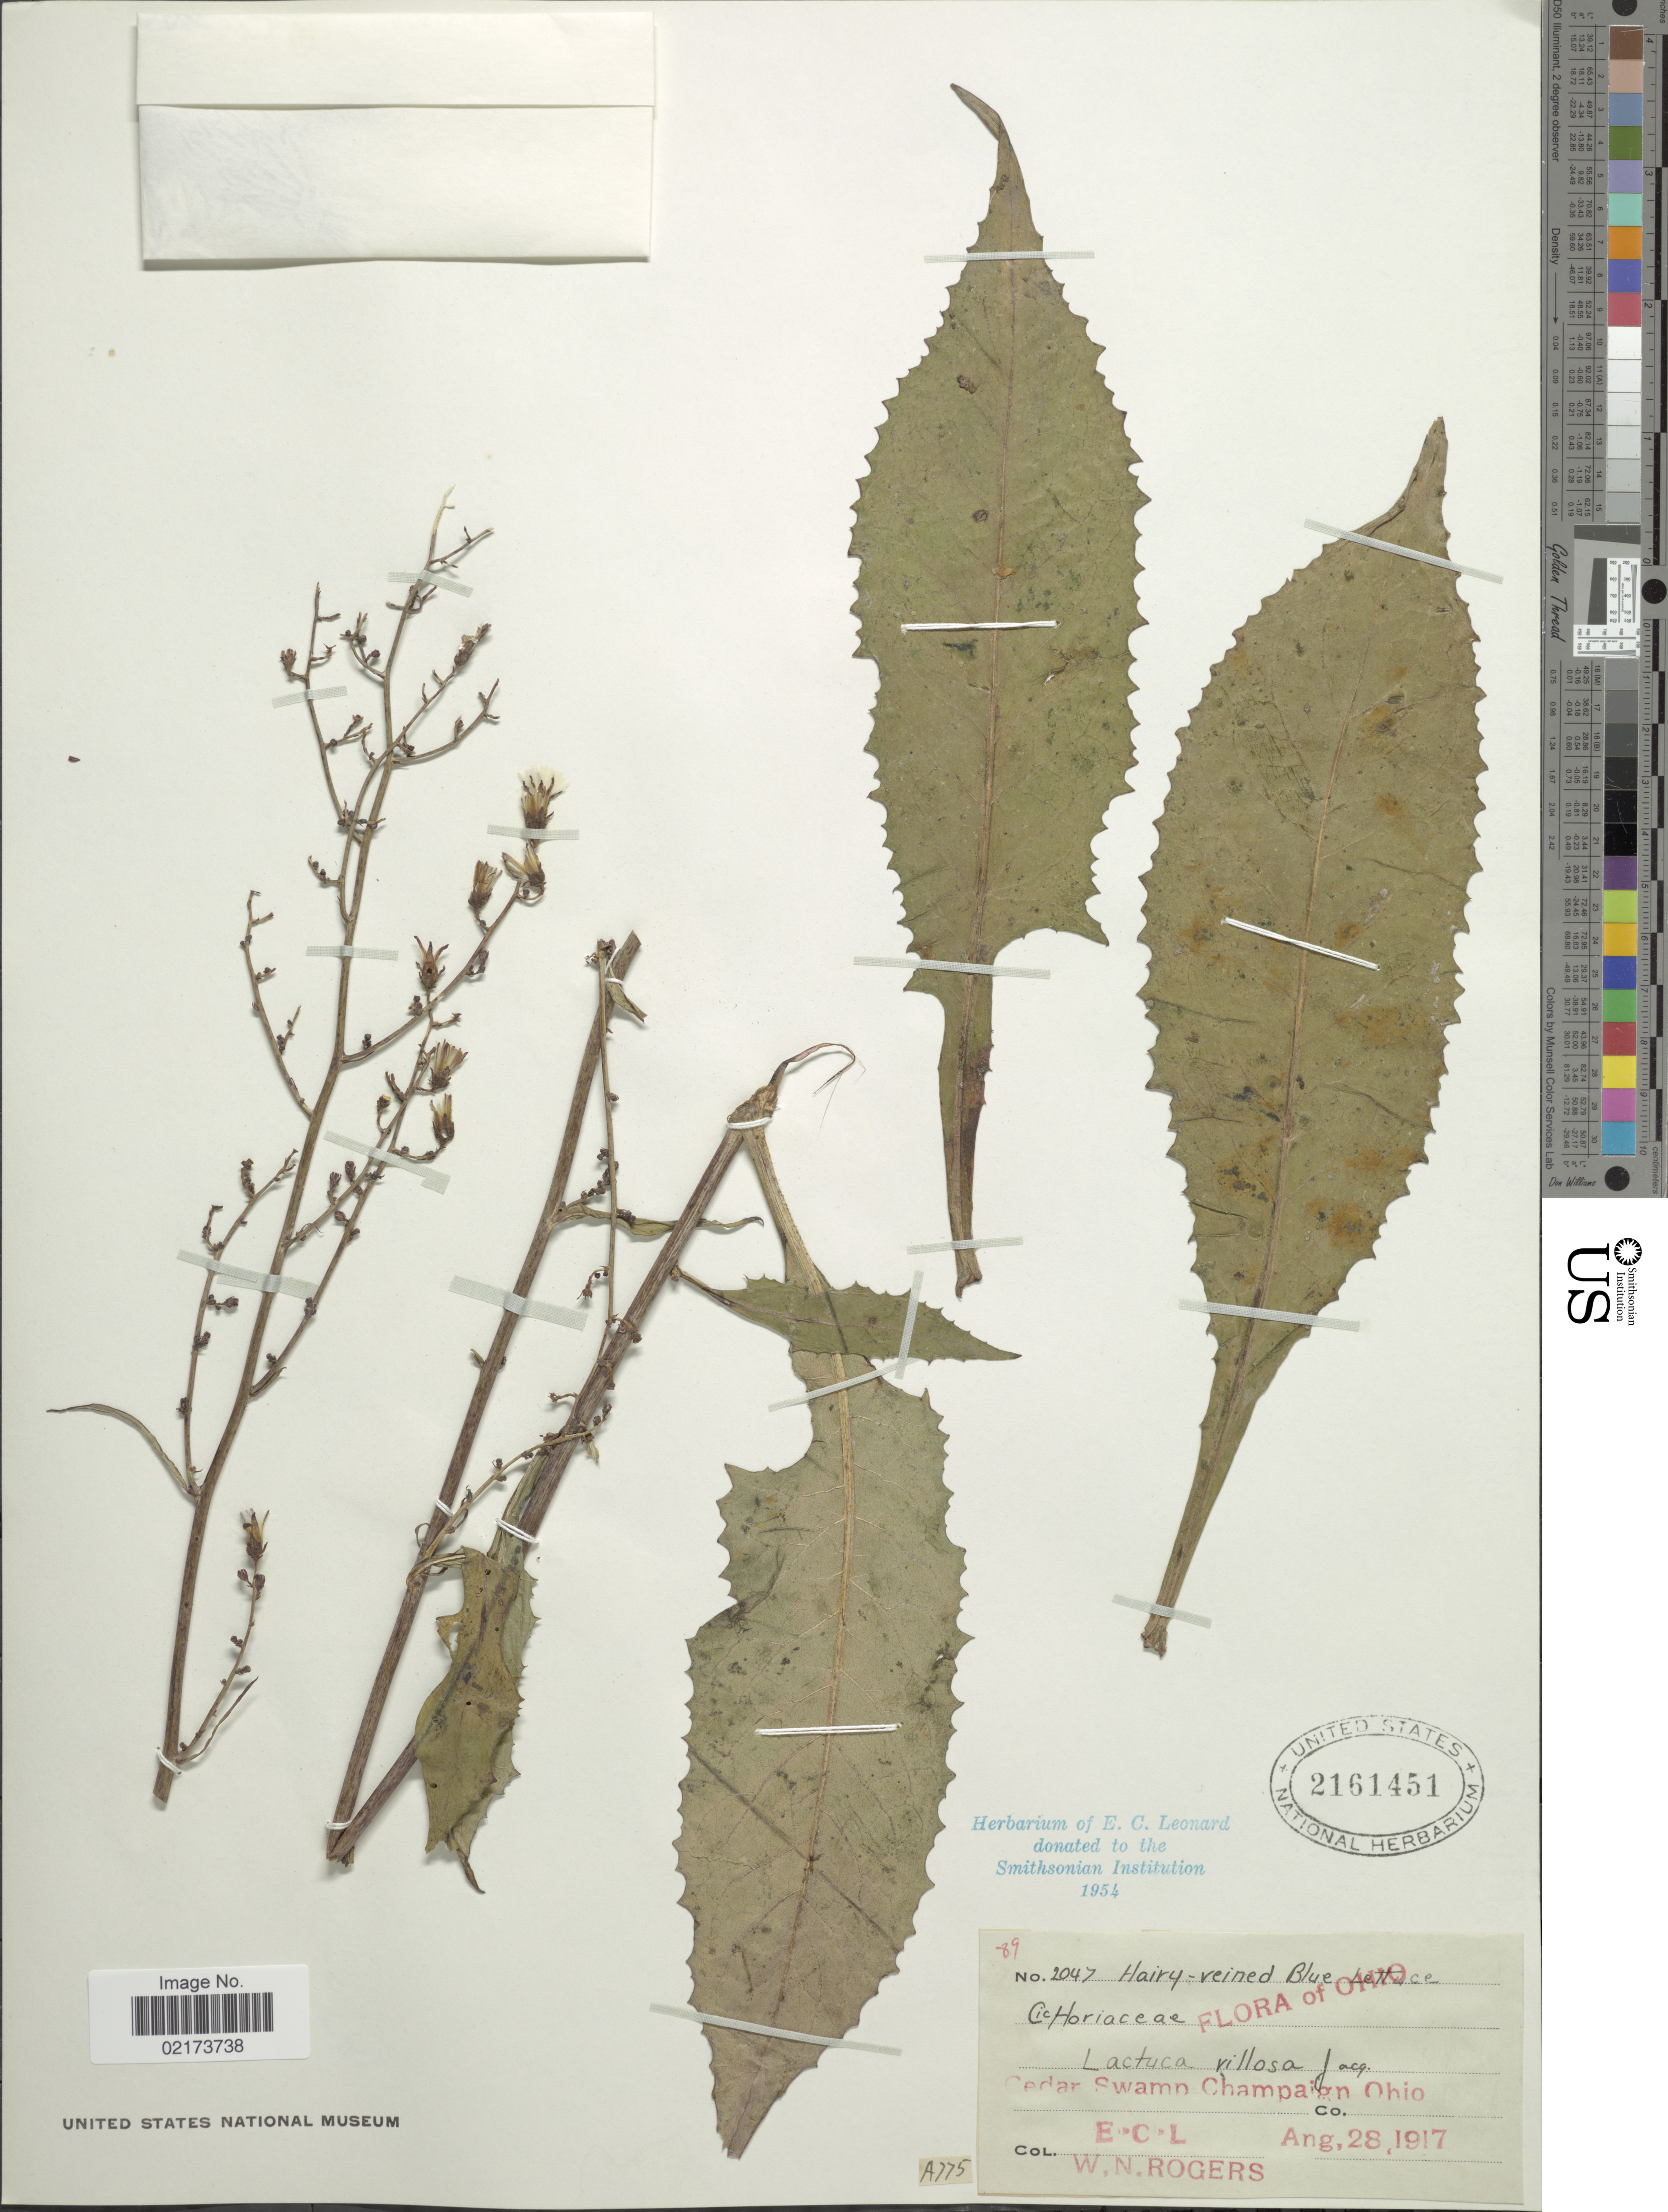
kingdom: Plantae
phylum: Tracheophyta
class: Magnoliopsida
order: Asterales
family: Asteraceae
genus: Lactuca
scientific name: Lactuca floridana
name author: (L.) Gaertn.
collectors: E. C. Leonard & W. Rogers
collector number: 2047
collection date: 1917-08-28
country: United States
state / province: Ohio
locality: Cedar Swamp, Champaign Co.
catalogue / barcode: US 2161451